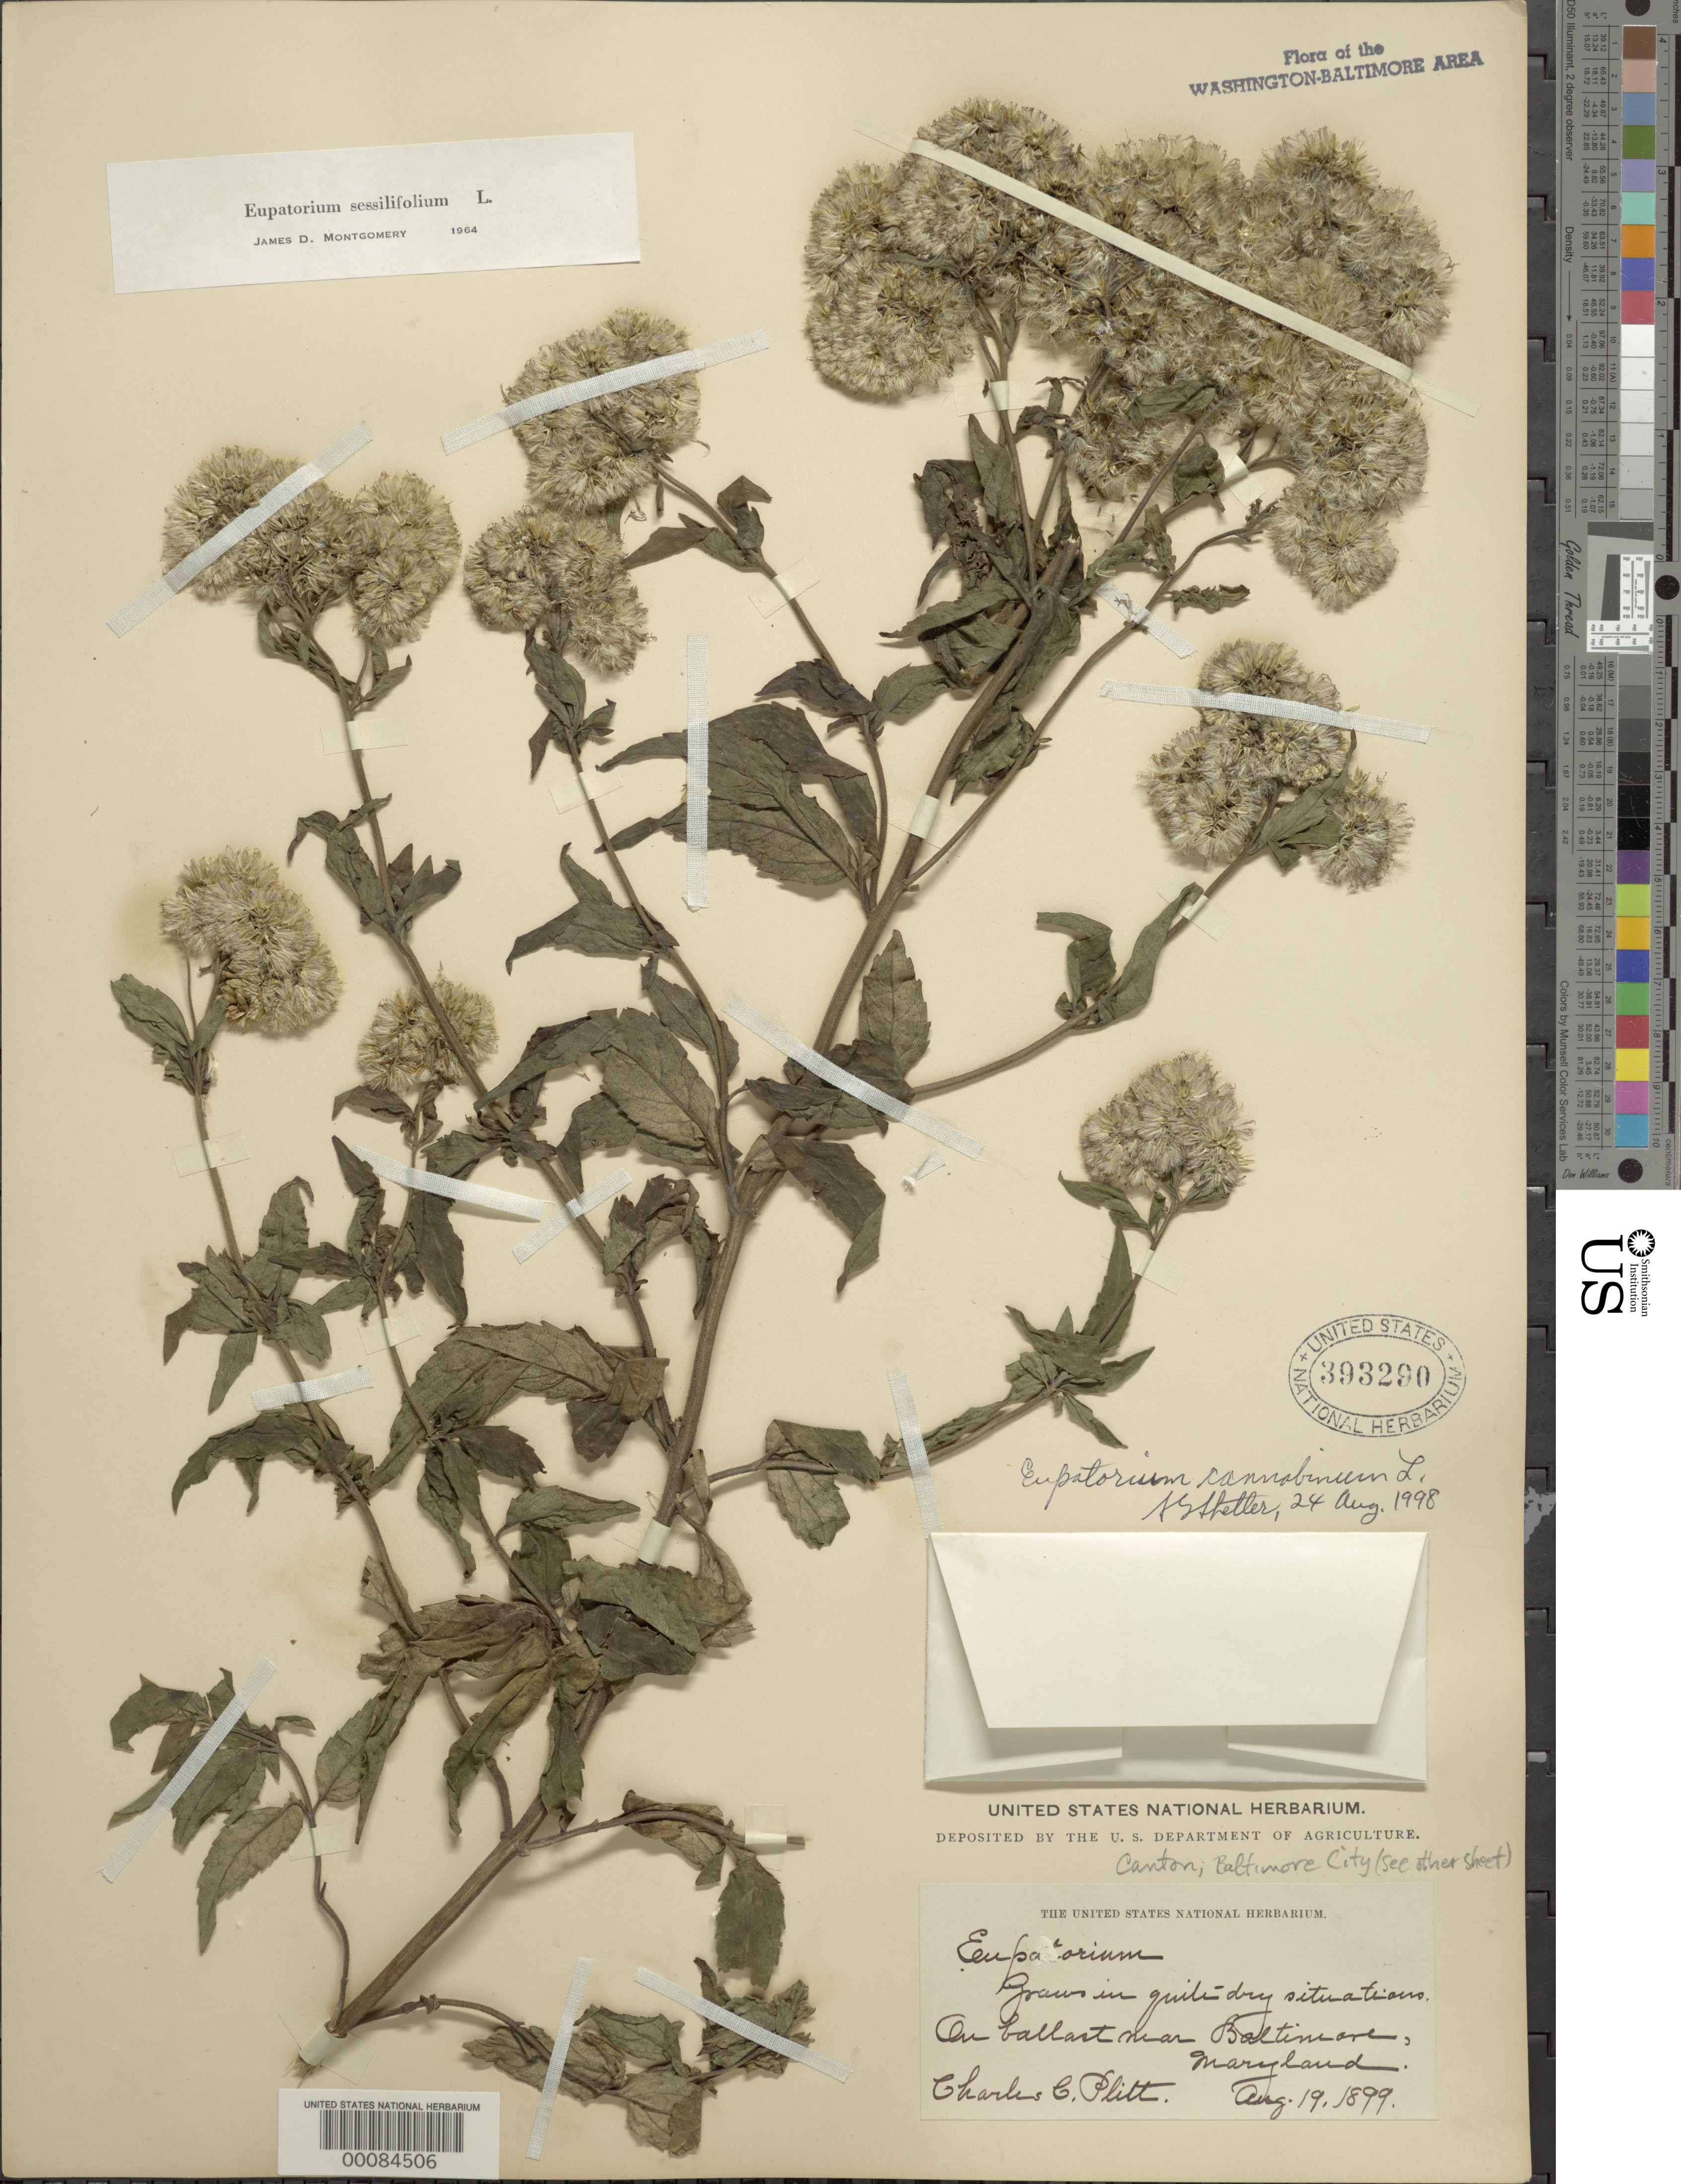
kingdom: Plantae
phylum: Tracheophyta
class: Magnoliopsida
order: Asterales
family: Asteraceae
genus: Eupatorium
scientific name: Eupatorium album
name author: L.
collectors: C. Plitt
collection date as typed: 19 Aug 1899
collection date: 1899-08-19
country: United States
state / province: Maryland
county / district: City of Baltimore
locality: Baltimore vicinity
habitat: Ballast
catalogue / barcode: US 393290